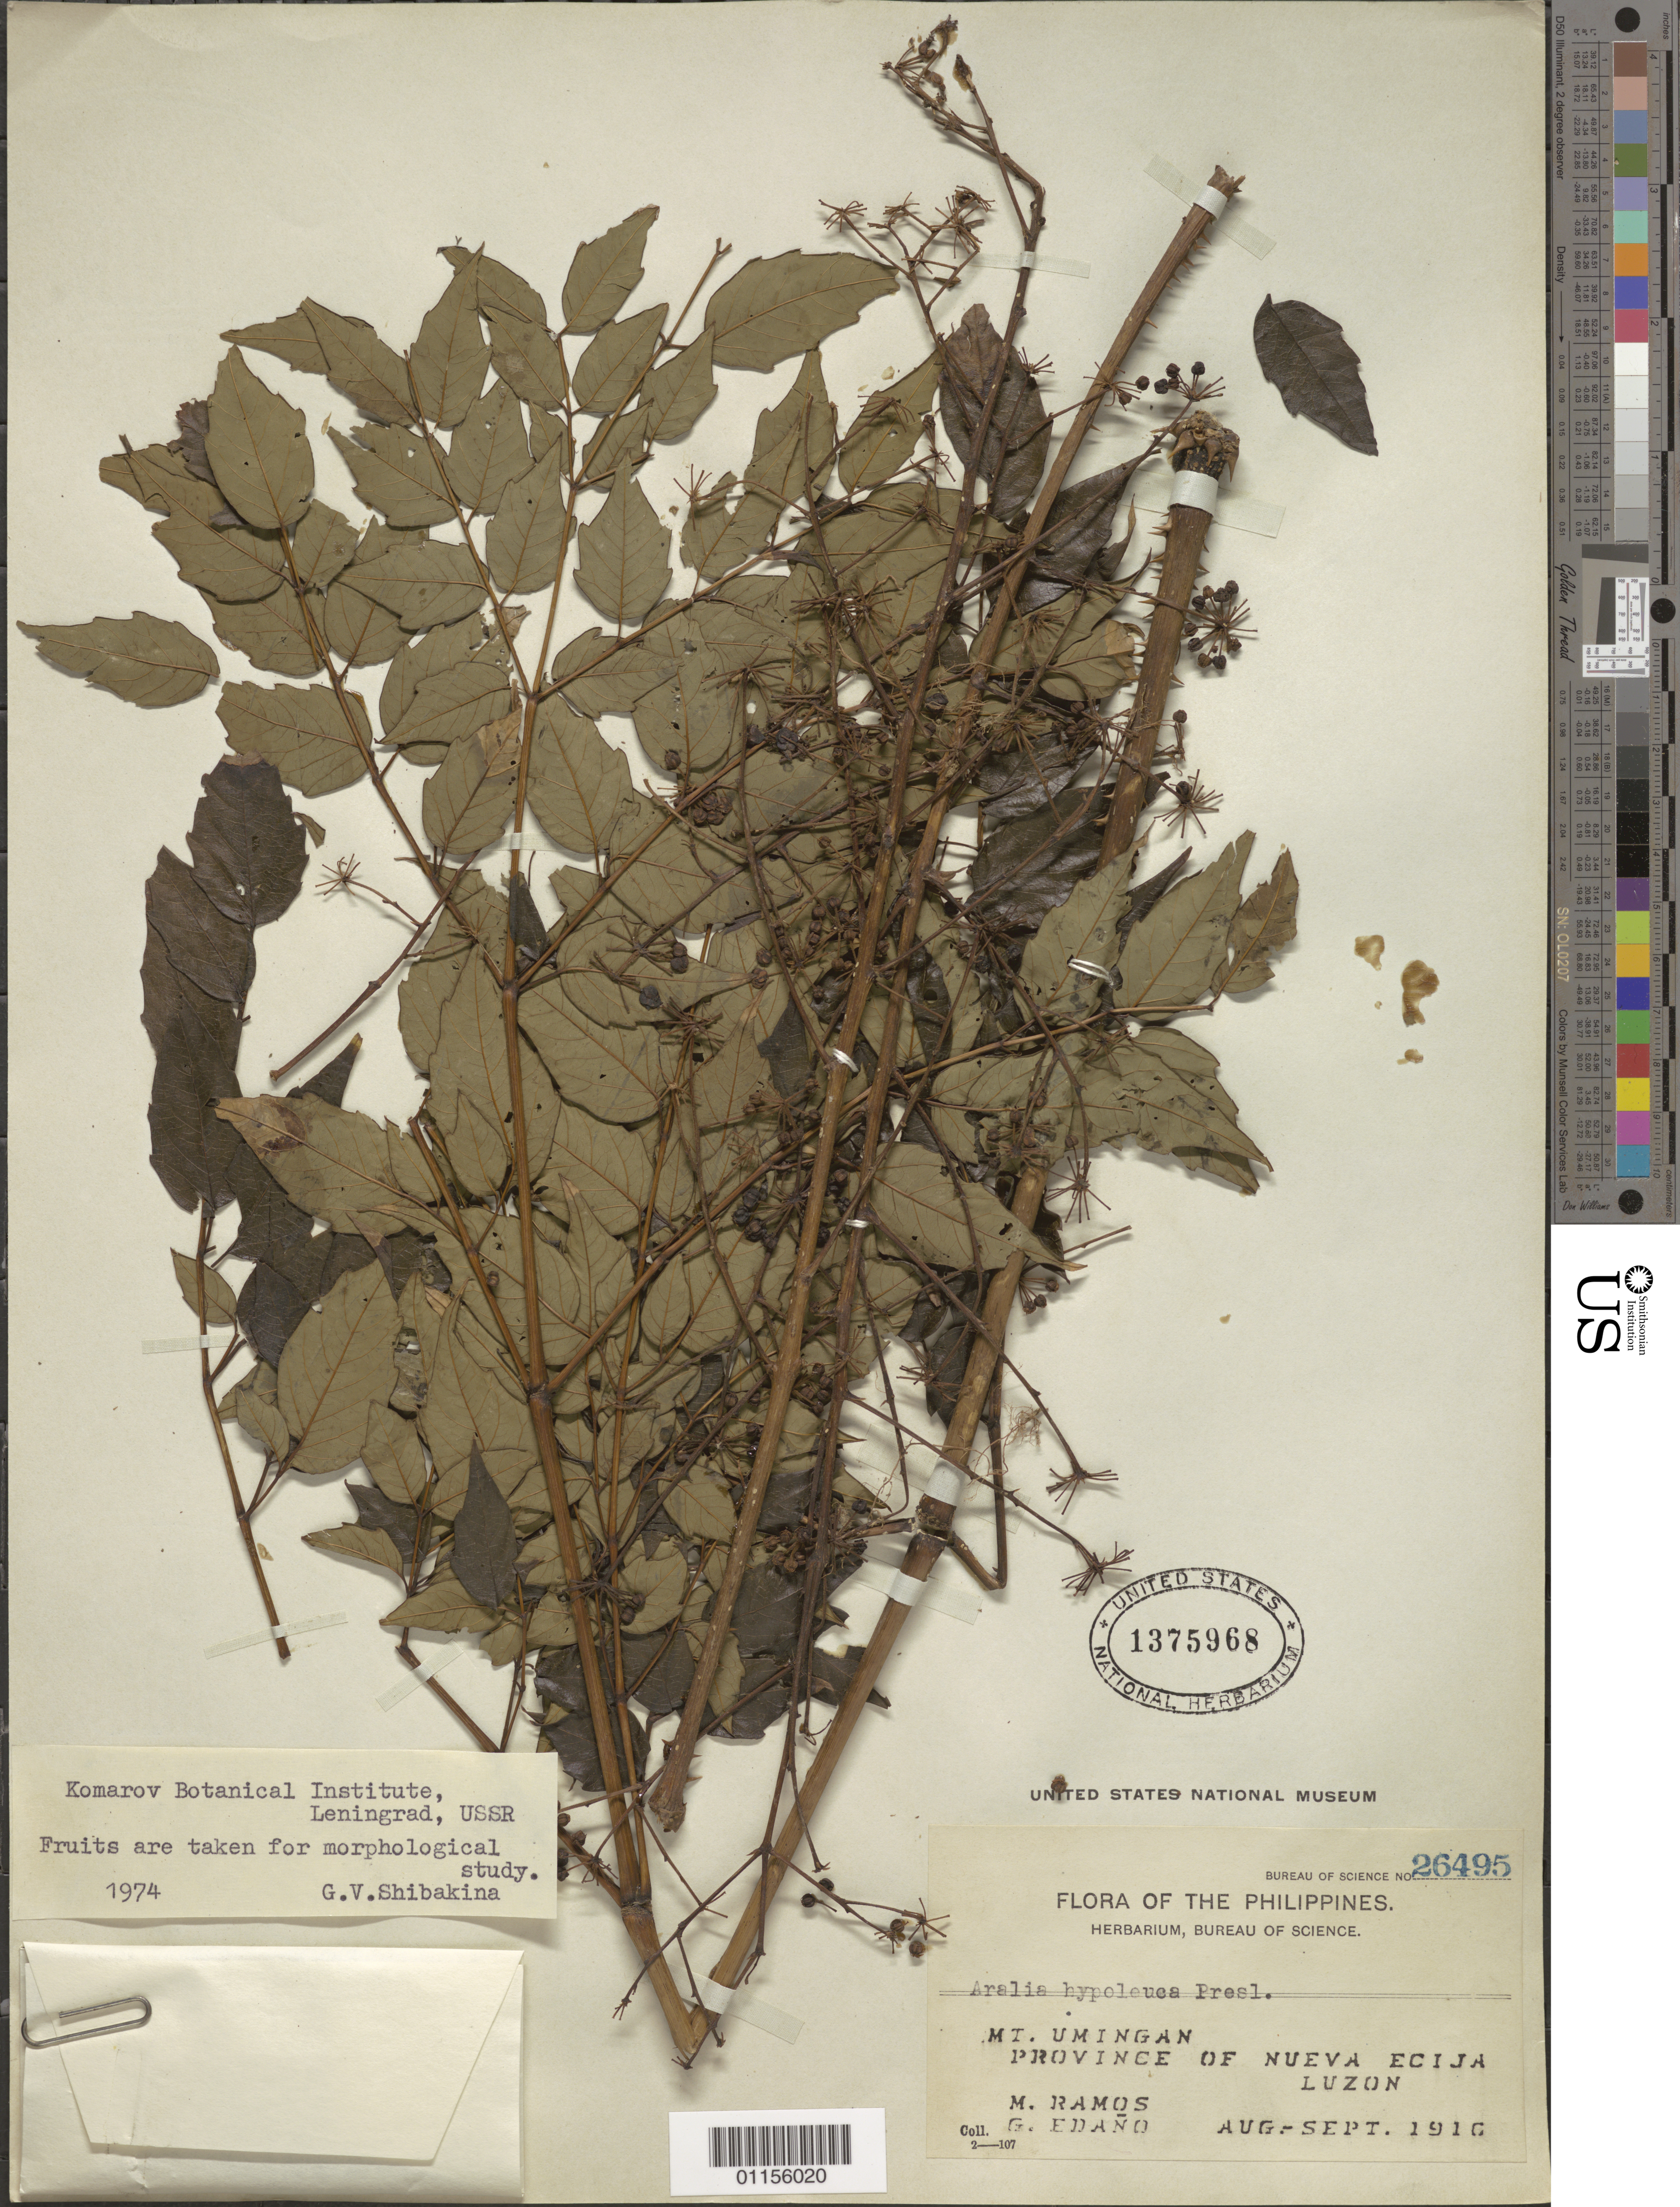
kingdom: Plantae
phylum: Tracheophyta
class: Magnoliopsida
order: Apiales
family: Araliaceae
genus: Aralia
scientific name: Aralia hypoleuca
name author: C. Presl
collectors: M. Ramos & G. Edaño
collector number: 26495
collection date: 1916-08/1916-09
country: Philippines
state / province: Central Luzon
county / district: Nueva Ecija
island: Luzon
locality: Mt Umingan. Luzon.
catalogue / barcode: US 1375968